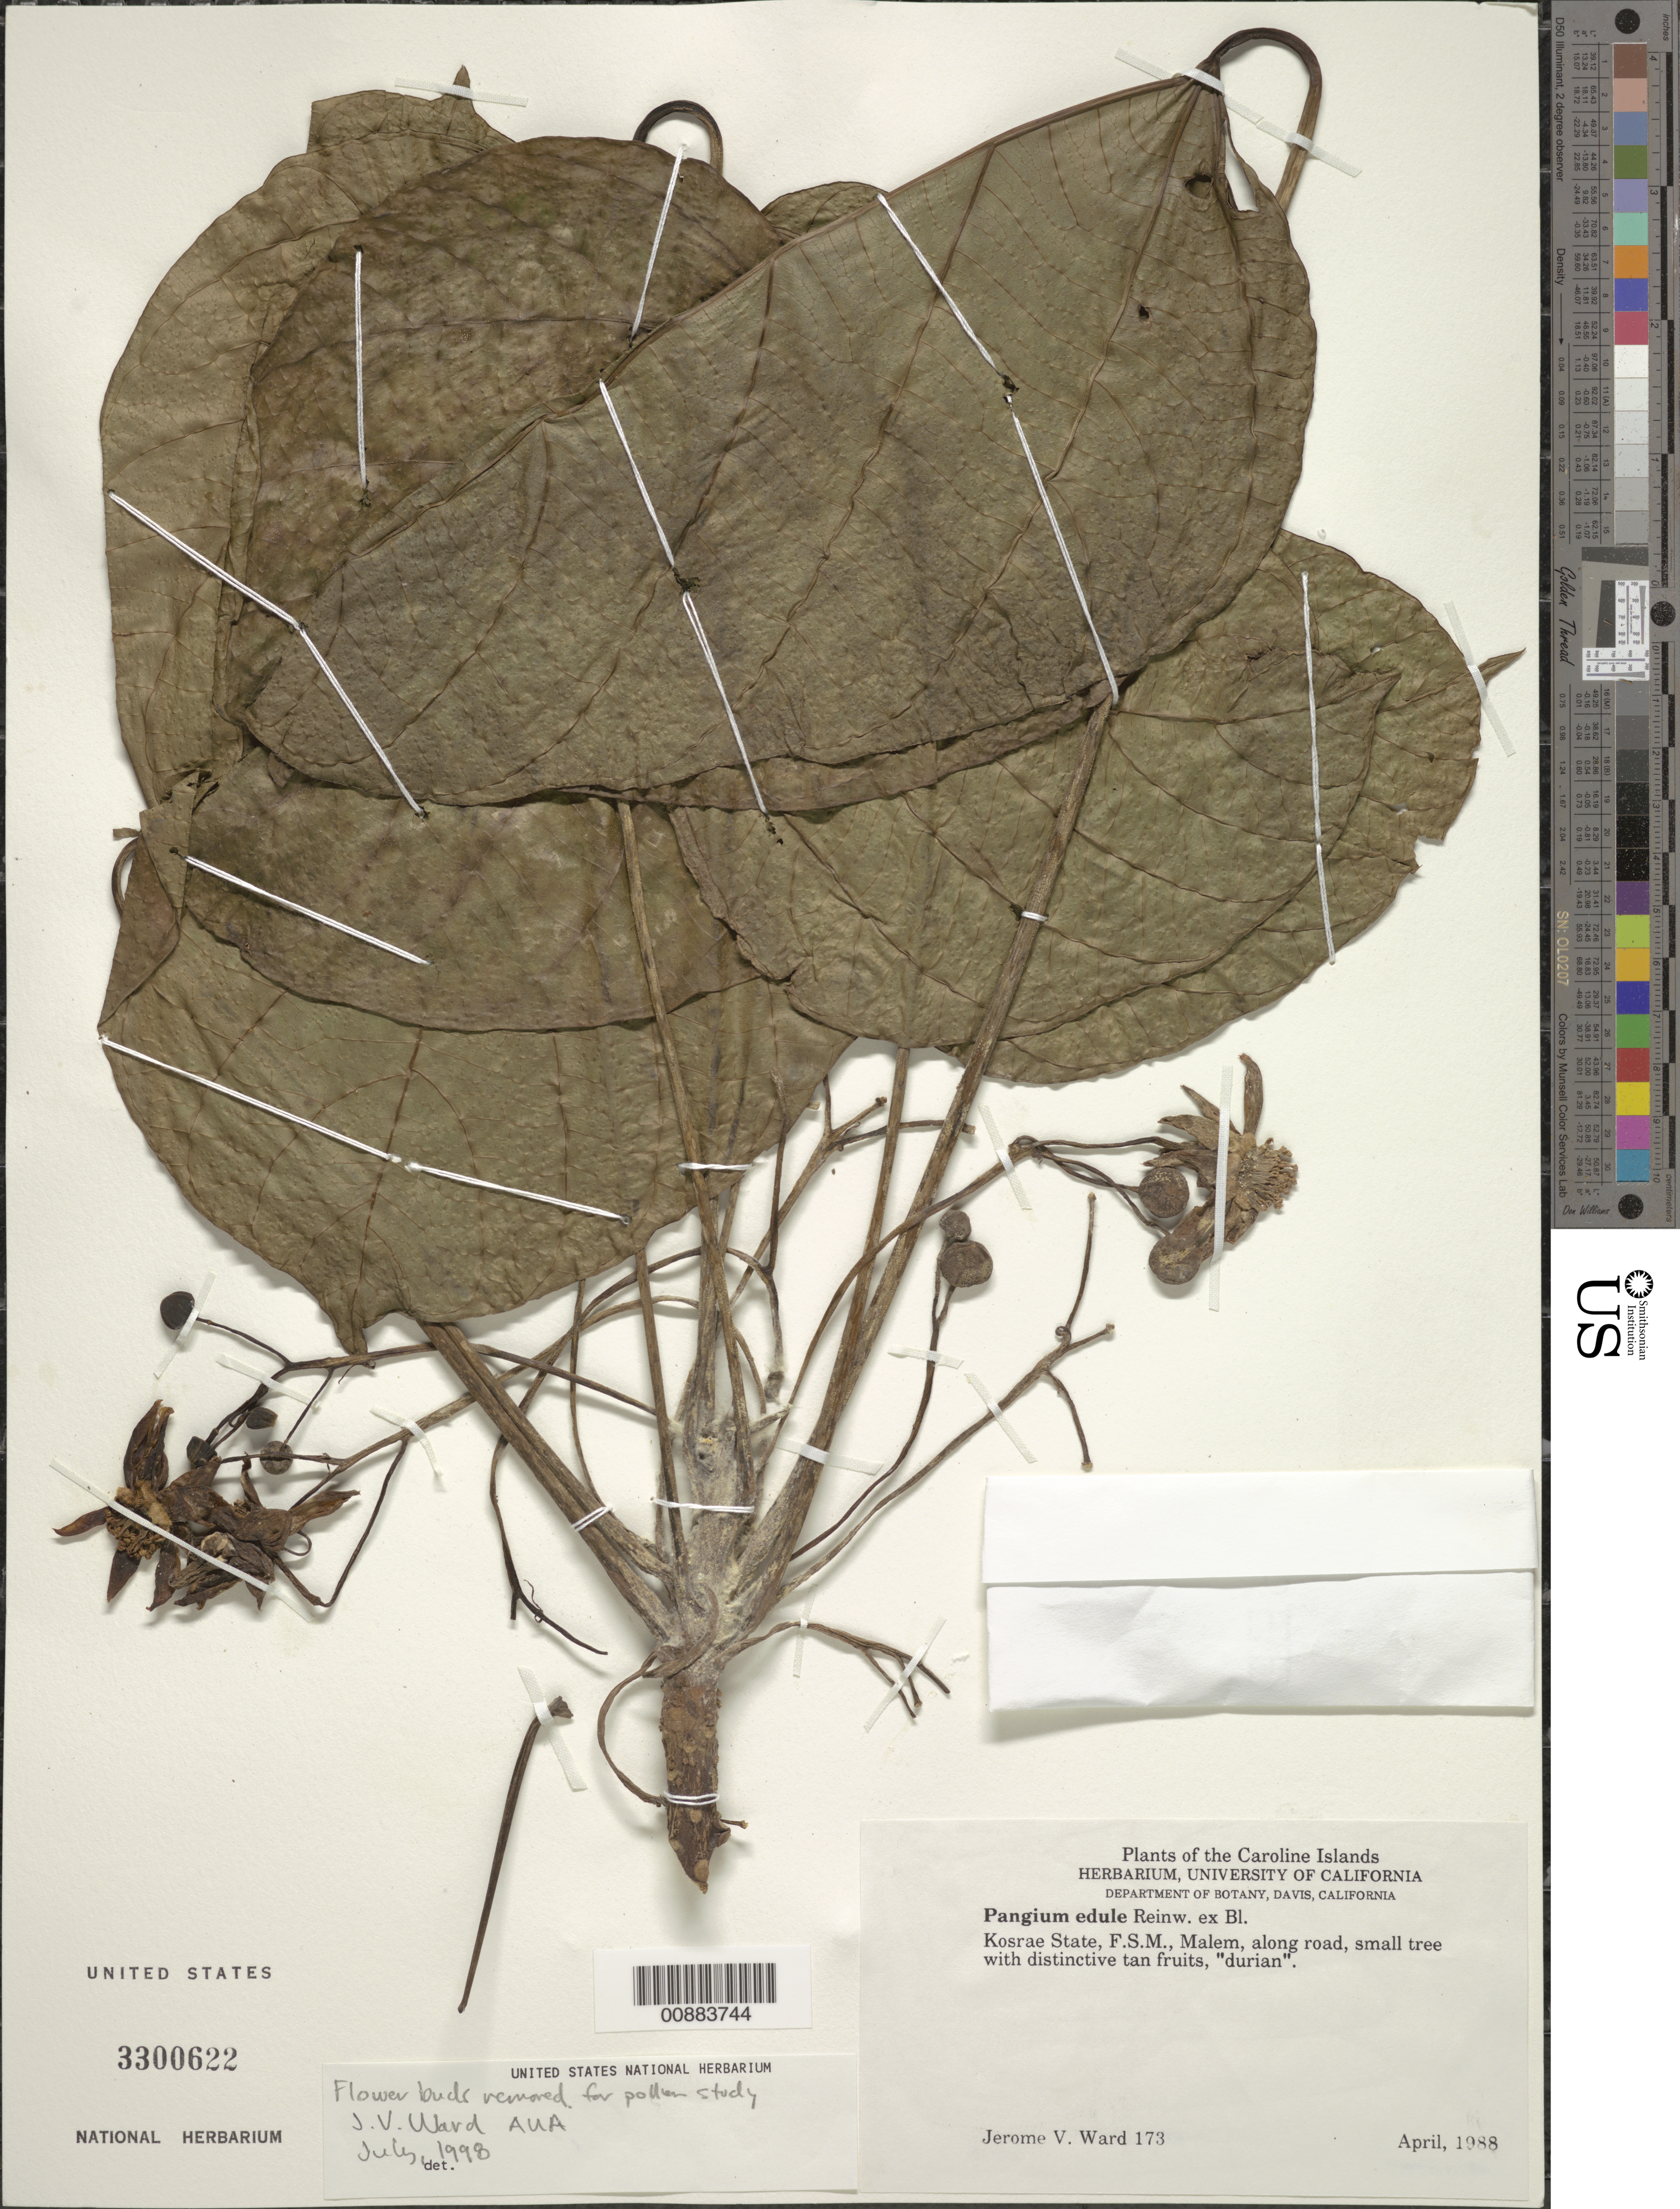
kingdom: Plantae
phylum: Tracheophyta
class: Magnoliopsida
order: Malpighiales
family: Achariaceae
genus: Pangium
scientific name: Pangium edule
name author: Reinw.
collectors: J. V. Ward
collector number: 173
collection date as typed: Apr 1988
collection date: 1988-04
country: Micronesia, Federated States of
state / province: Kosrae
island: Kosrae [Kusaie]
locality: Malem, along road.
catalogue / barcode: US 3300622